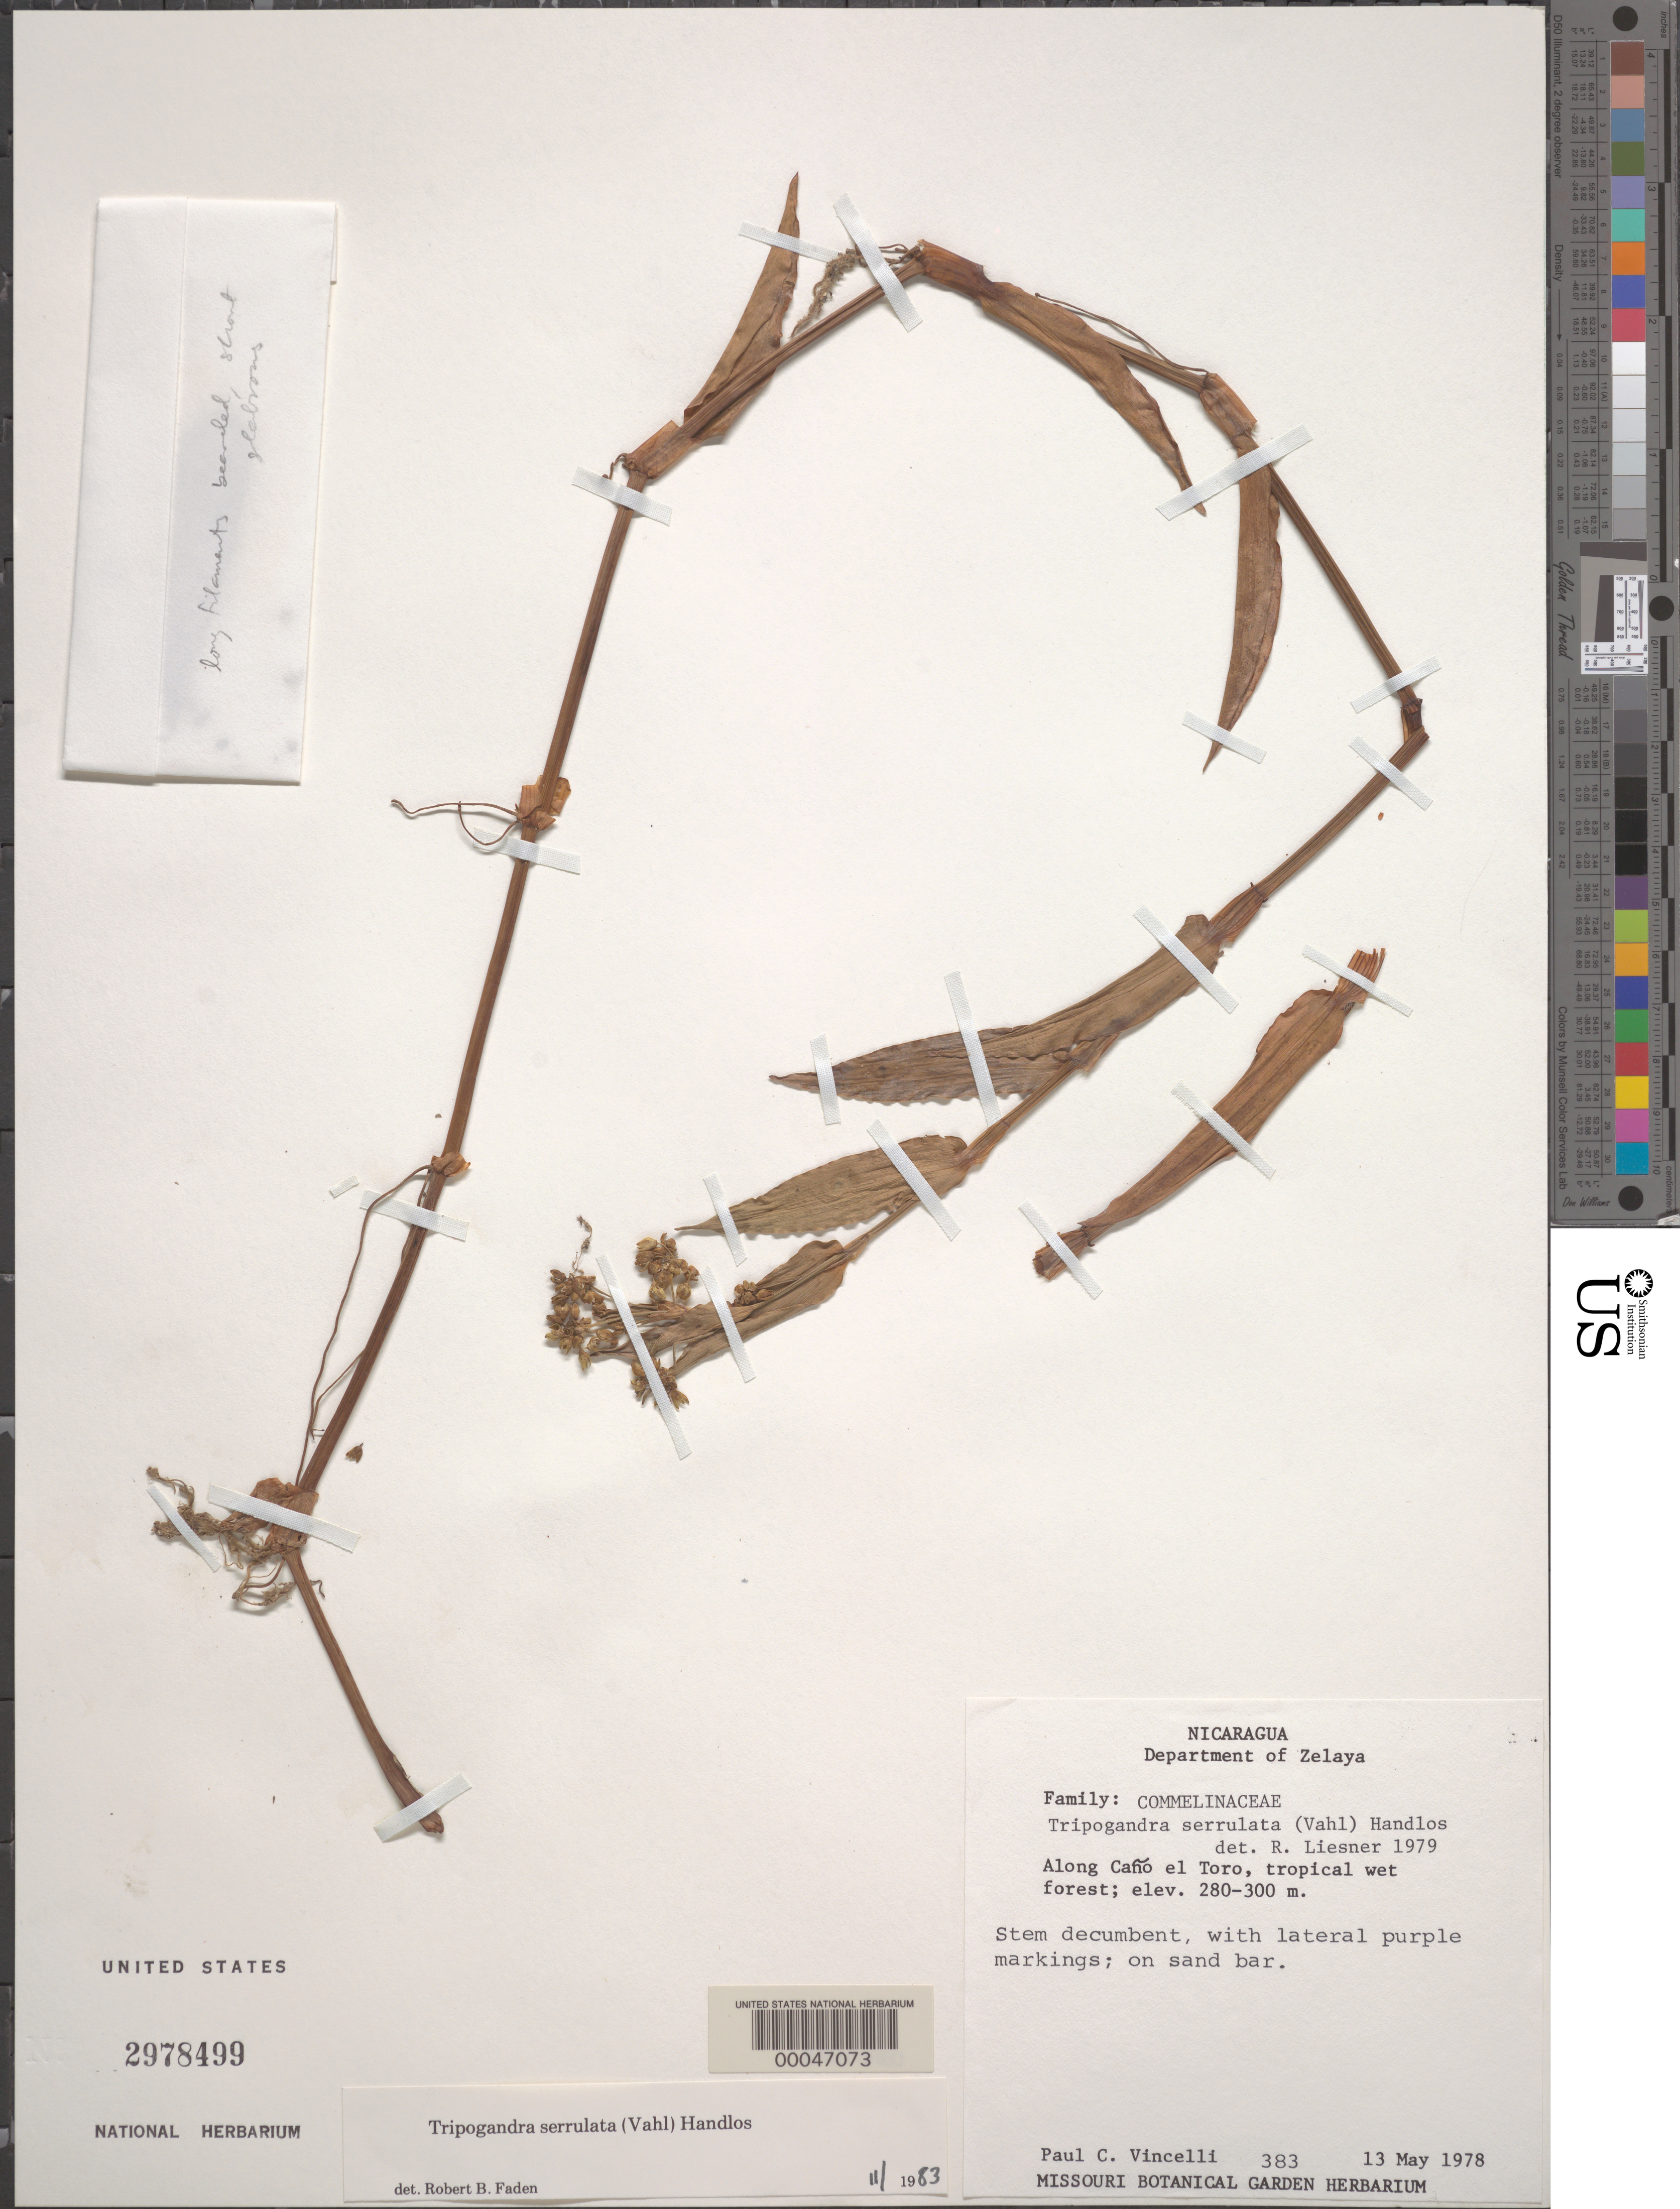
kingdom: Plantae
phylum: Tracheophyta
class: Liliopsida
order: Commelinales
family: Commelinaceae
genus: Tripogandra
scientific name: Tripogandra serrulata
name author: (Vahl) Handlos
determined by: Faden, Robert B., (US), Smithsonian Institution - National Museum of Natural History (UNITED STATES)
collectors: P. Vincelli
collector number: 383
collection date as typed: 13 May 1978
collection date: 1978-05-13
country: Nicaragua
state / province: Atlántico Norte / Atlántico Sur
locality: Cano el toro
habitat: Tropical, wet forest, sand bar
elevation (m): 280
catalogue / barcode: US 2978499